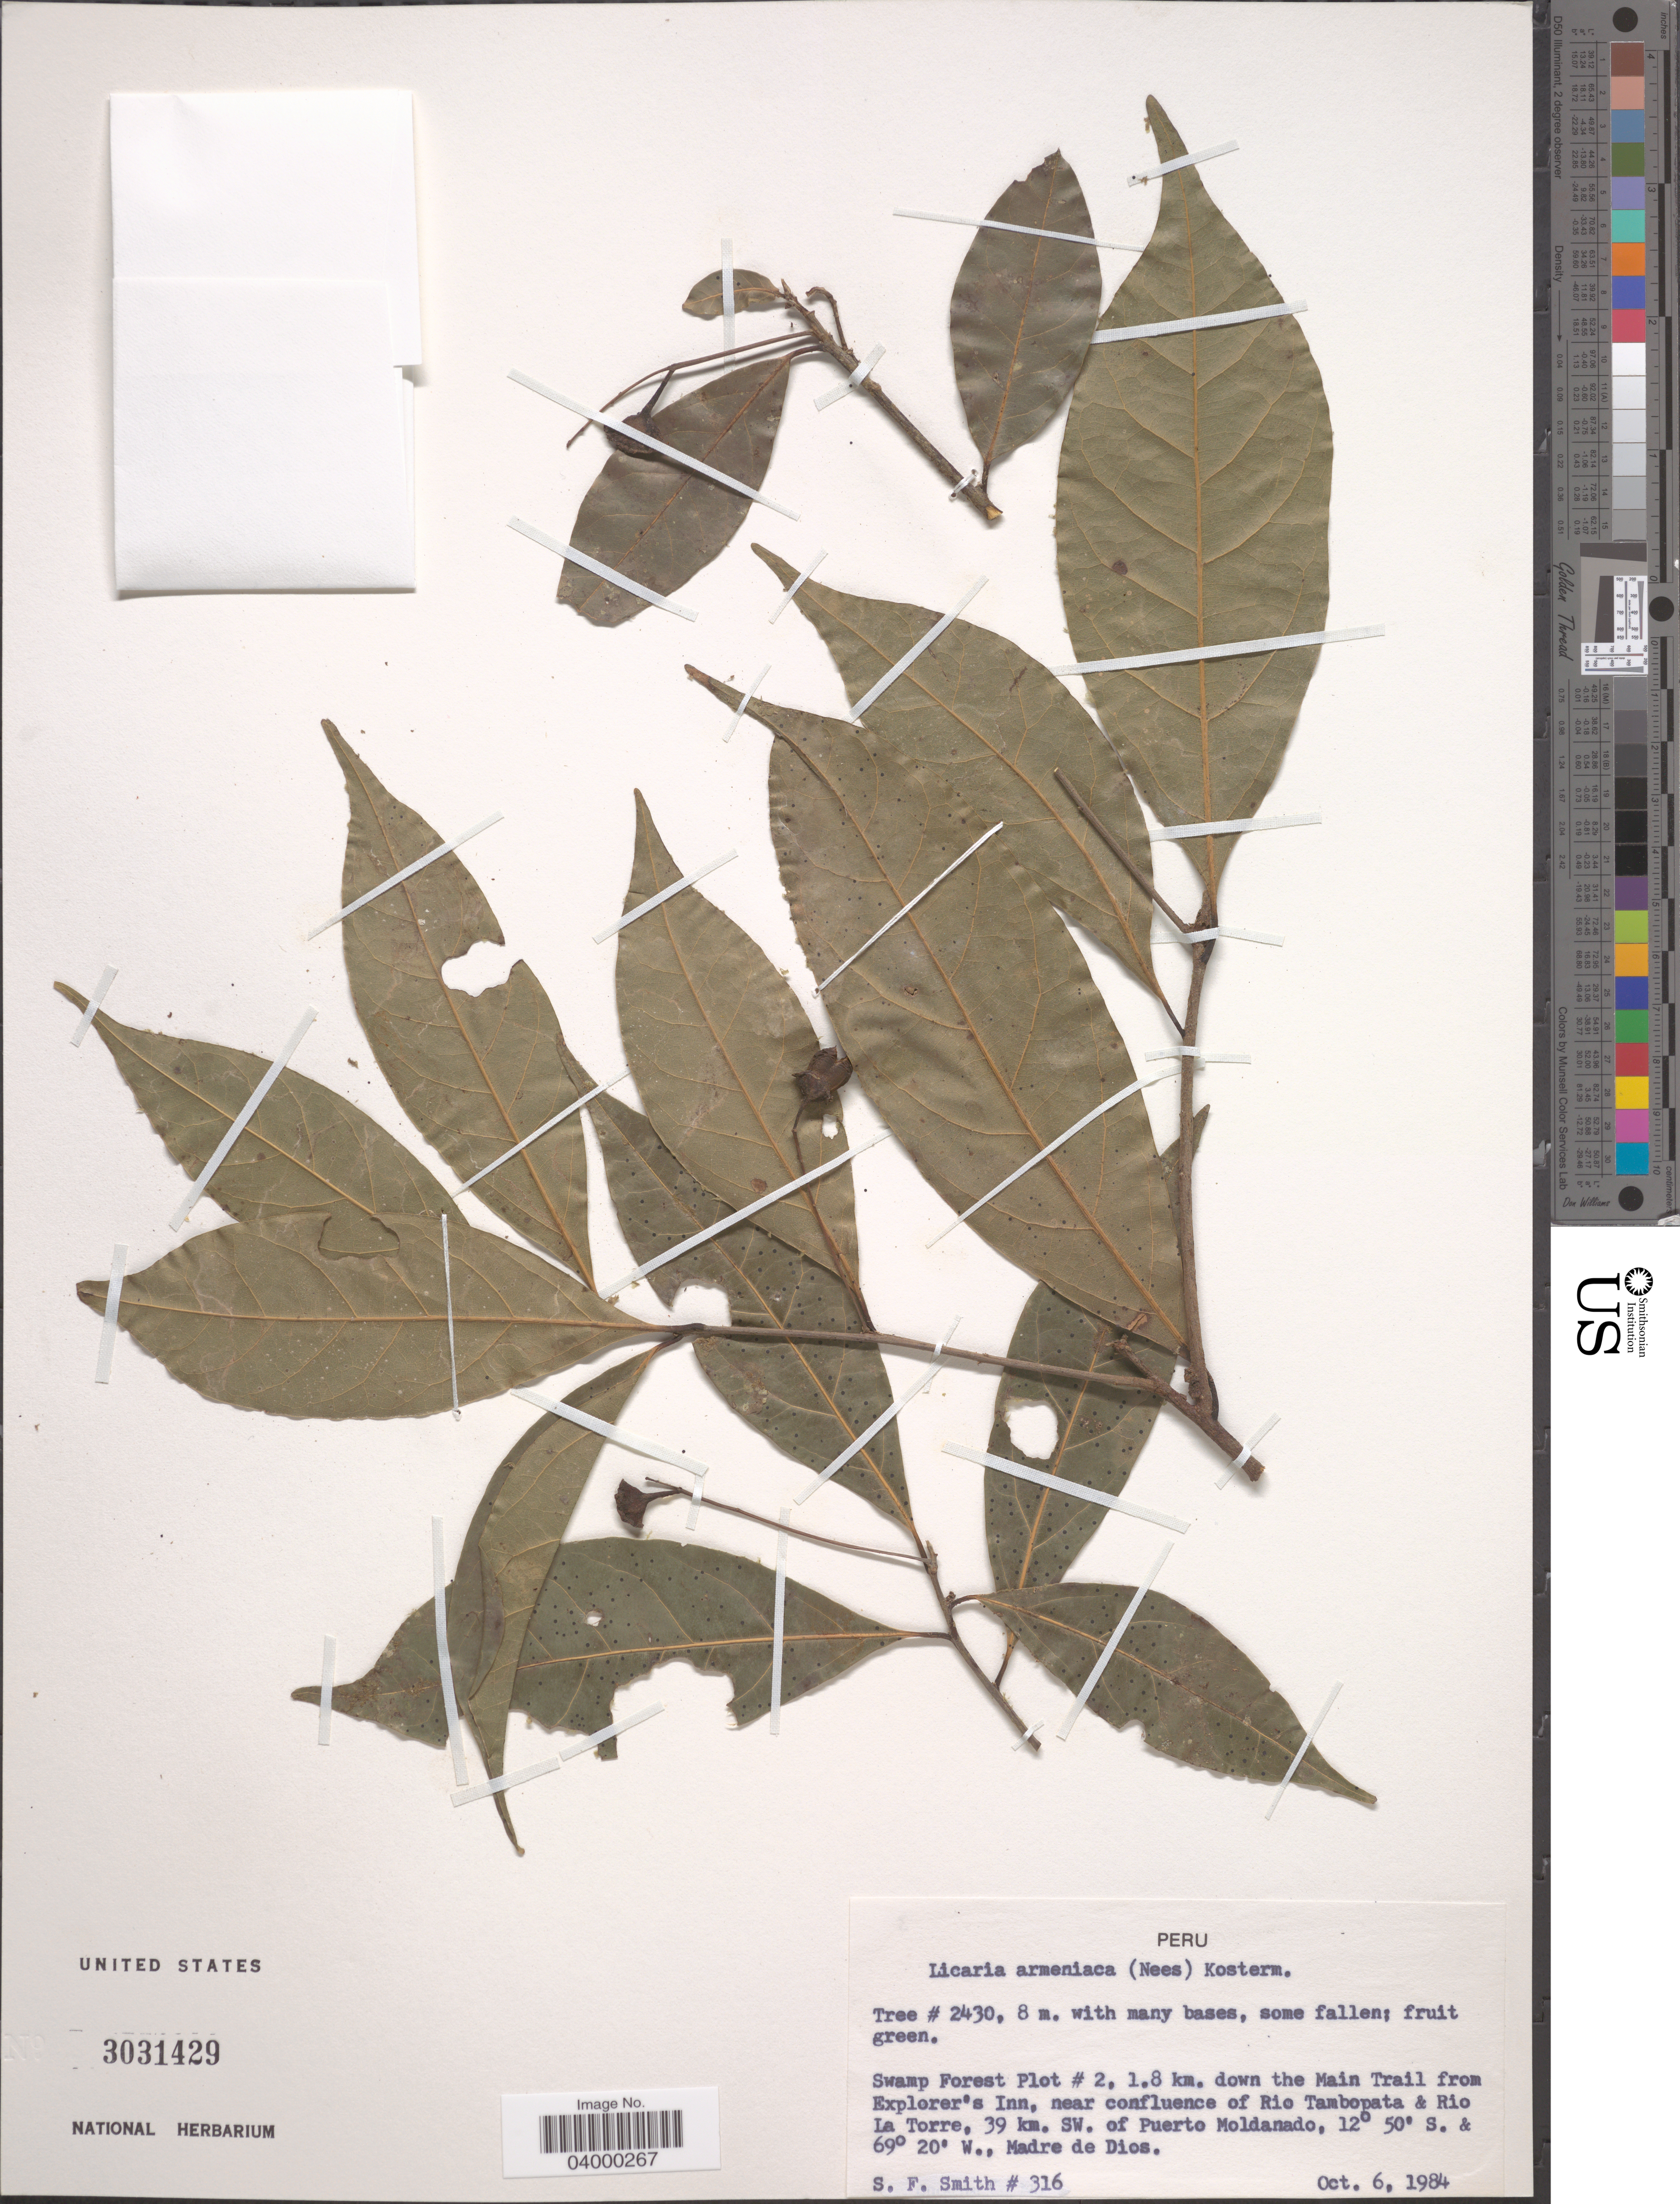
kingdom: Plantae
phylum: Tracheophyta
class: Magnoliopsida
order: Laurales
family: Lauraceae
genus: Licaria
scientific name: Licaria armeniaca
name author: (Nees) Kosterm.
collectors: S.F. Smith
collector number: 316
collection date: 1984-10-06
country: Peru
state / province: Madre de Dios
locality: Swamp Forest Plot # 2, 1.8 km. down the Main Trail from Explorer's Inn, near confluence of Rio Tambopata & Rio La Torre, 39 km. SW. of Puerto Moldanado.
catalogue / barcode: US 3031429